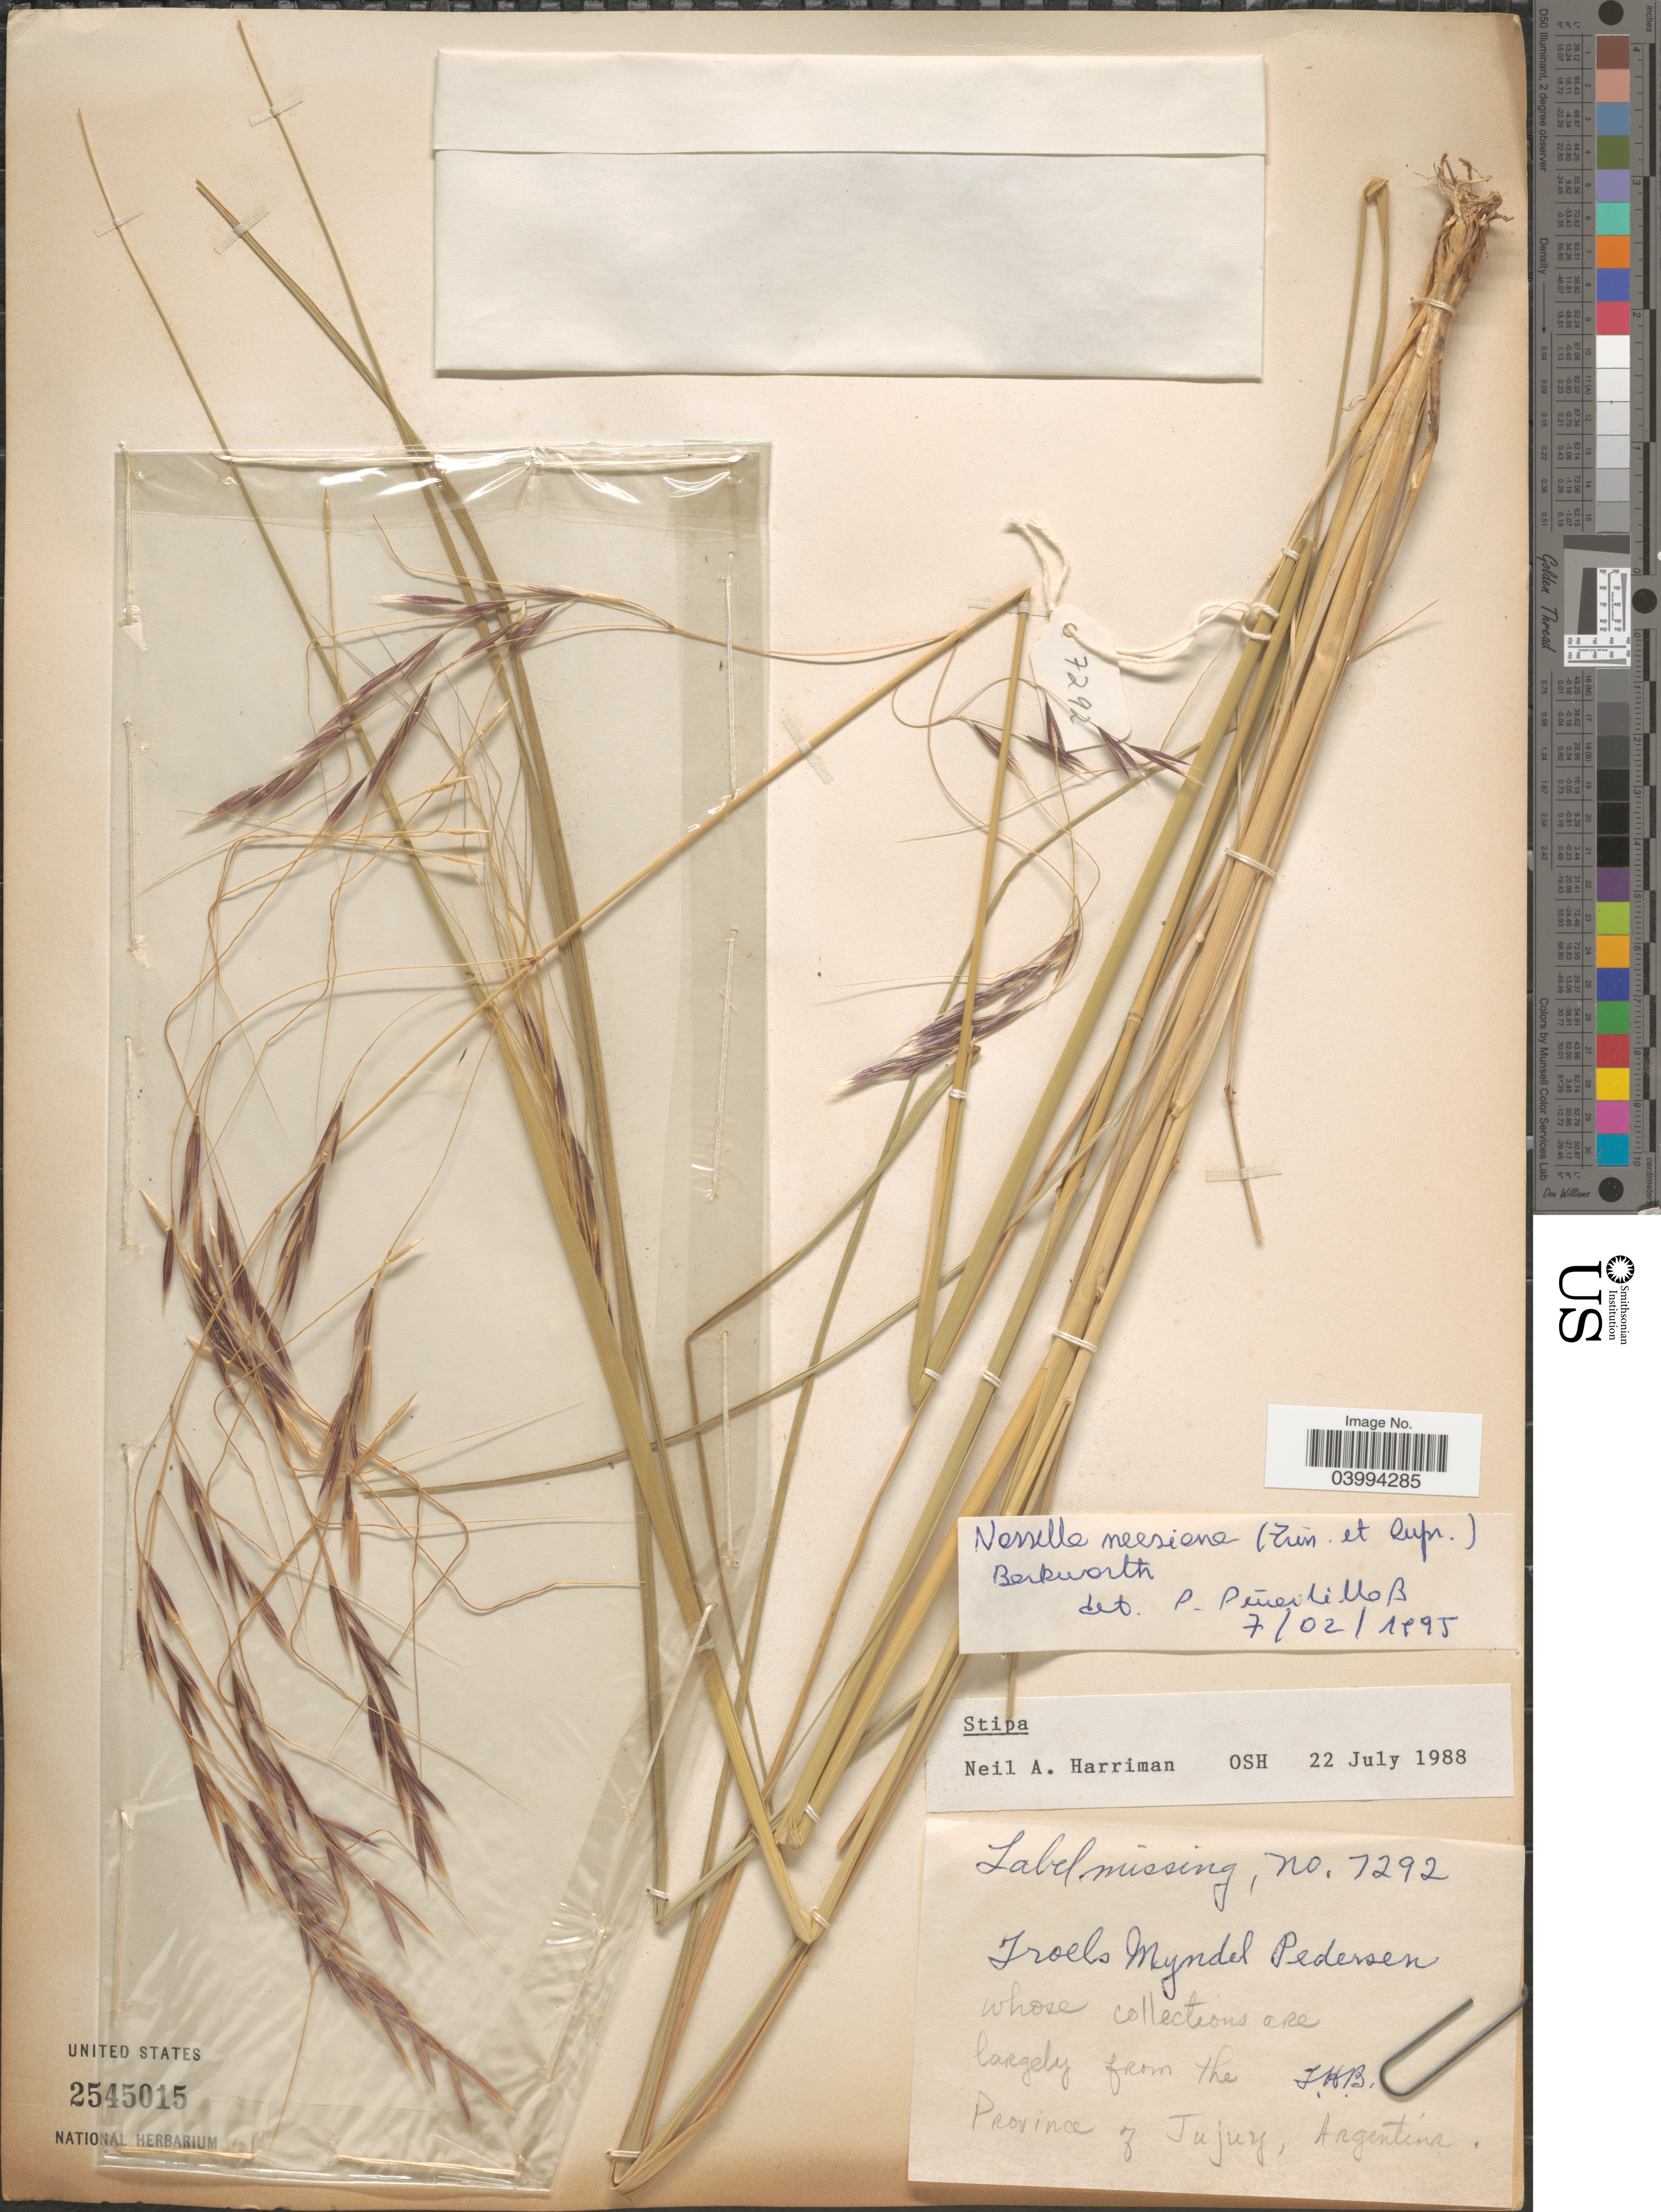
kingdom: Plantae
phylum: Tracheophyta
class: Liliopsida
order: Poales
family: Poaceae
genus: Nassella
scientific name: Nassella neesiana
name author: (Trin. & Rupr.) Barkworth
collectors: T. Pederson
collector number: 7292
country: Argentina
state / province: Jujuy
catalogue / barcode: US 2545015